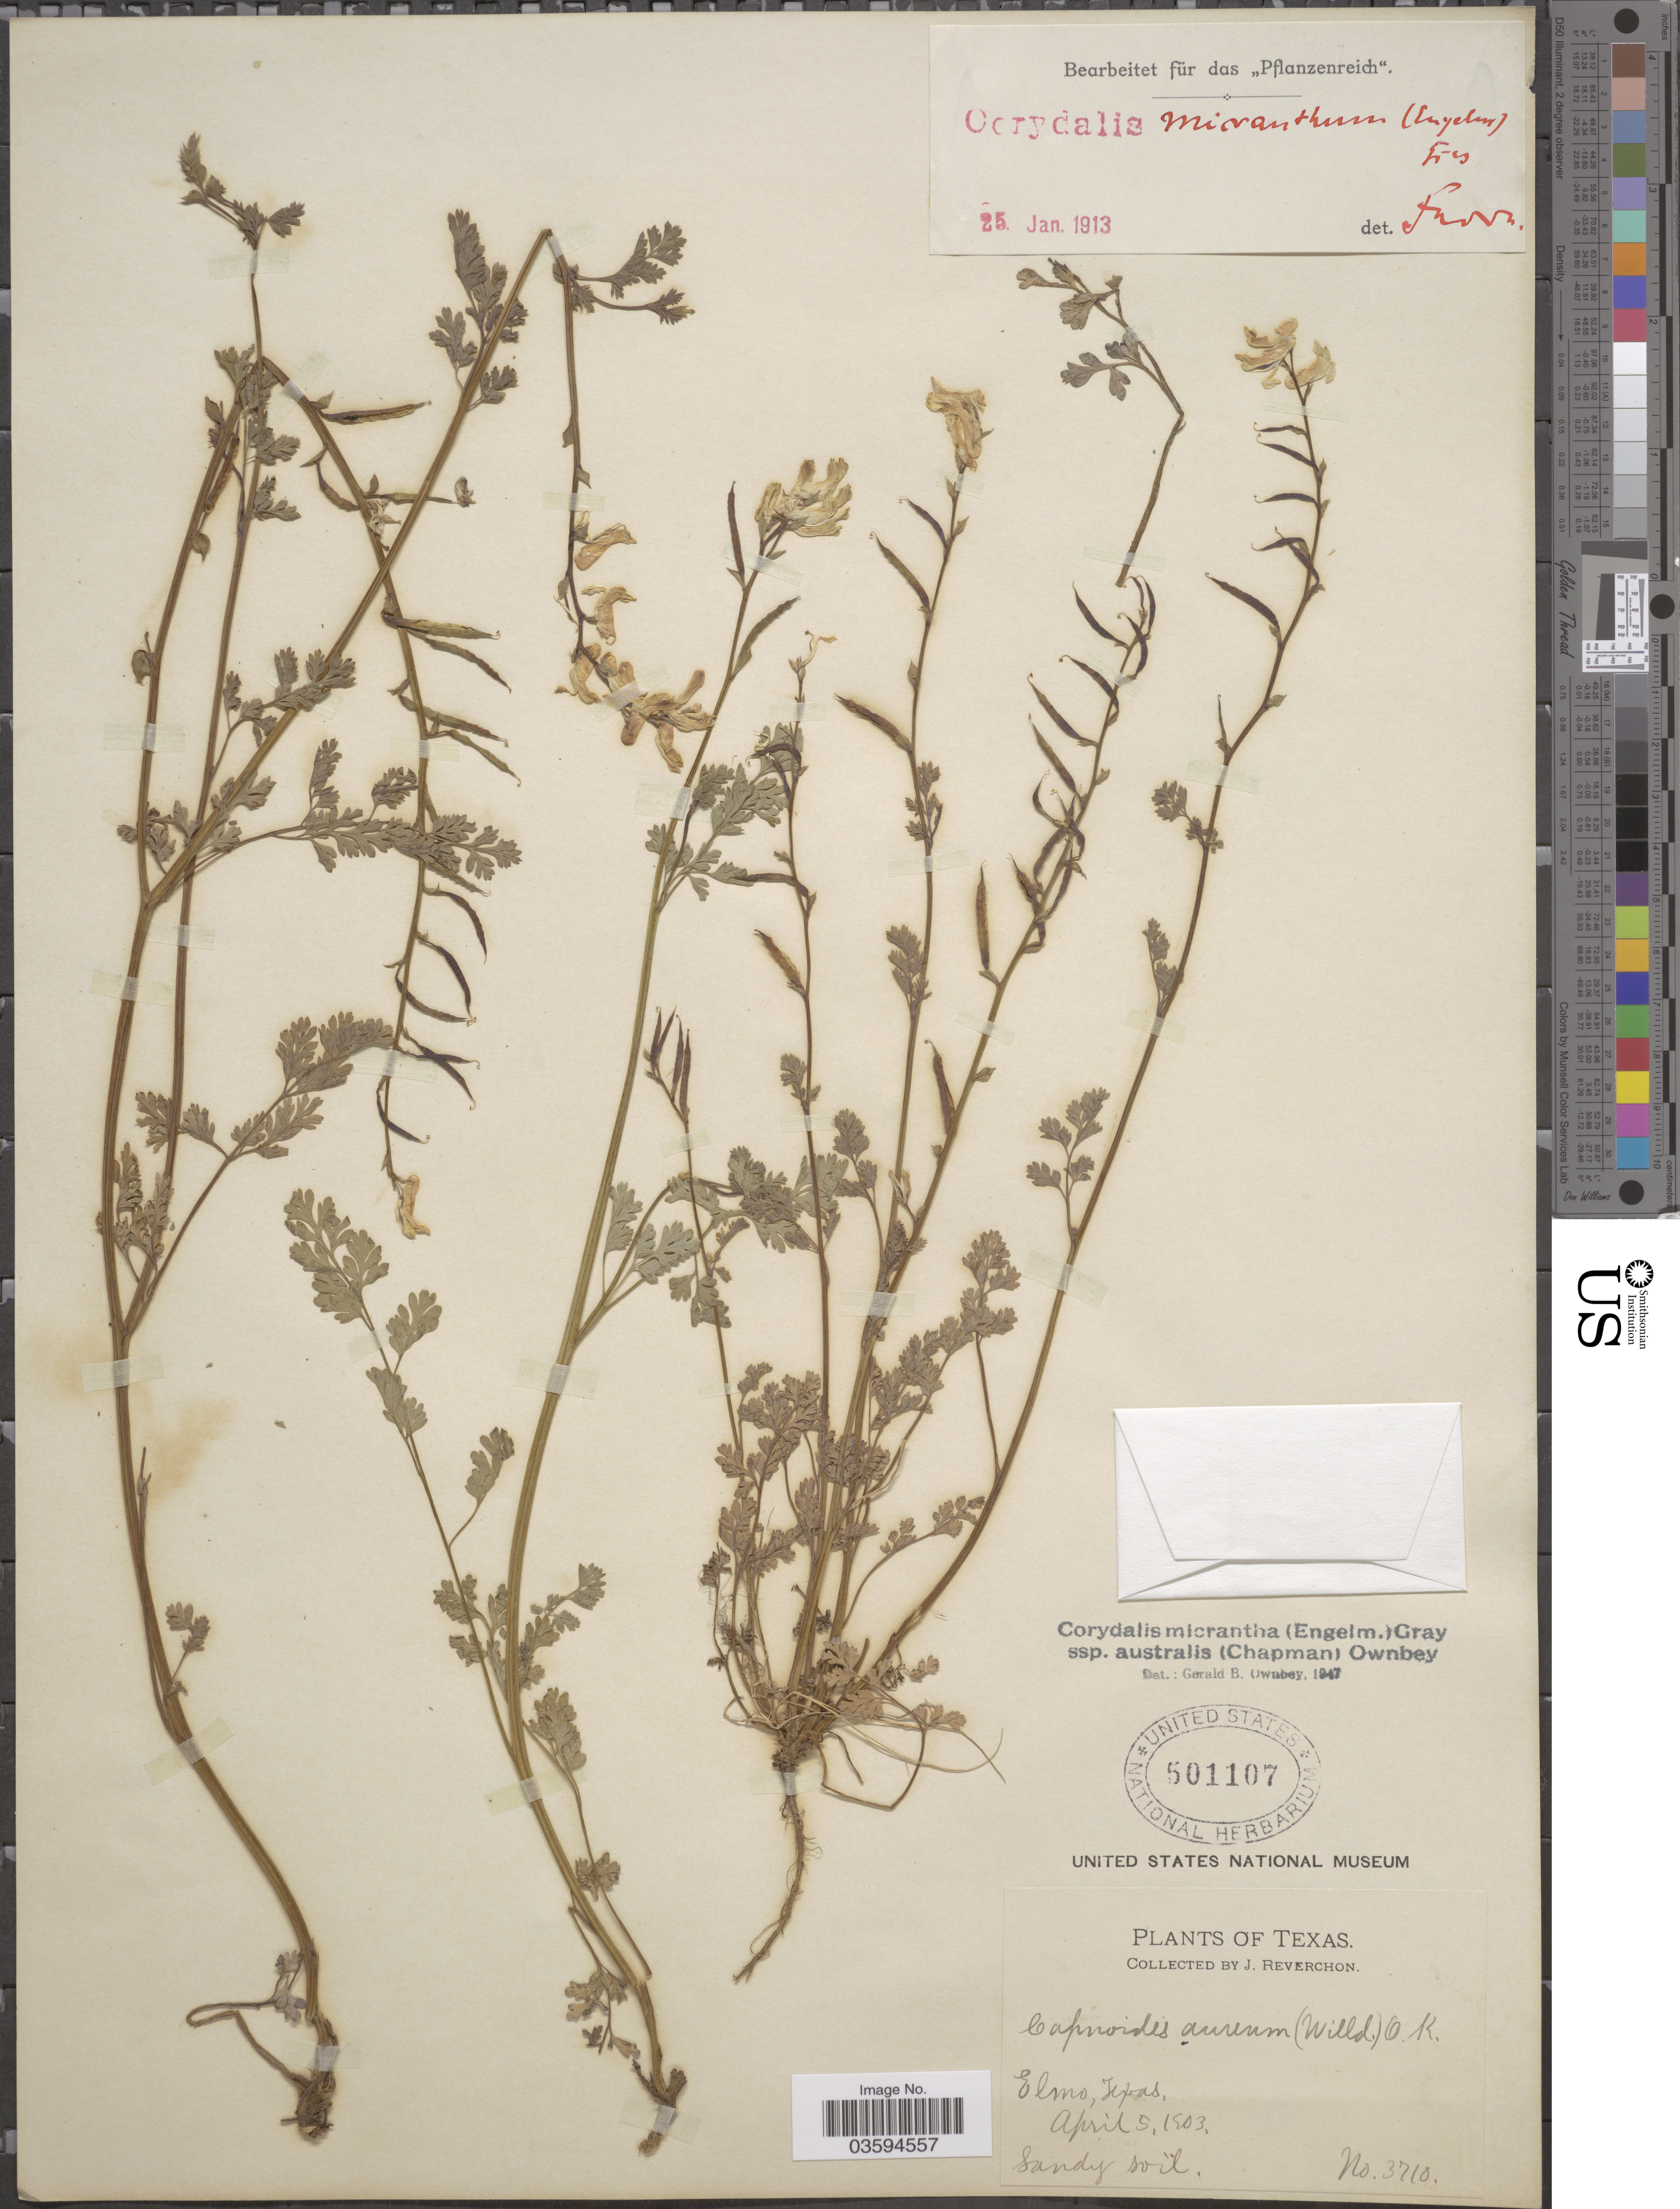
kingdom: Plantae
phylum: Tracheophyta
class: Magnoliopsida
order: Ranunculales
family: Papaveraceae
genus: Corydalis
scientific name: Corydalis micrantha subsp. australis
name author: (Chapm.) G.B. Ownbey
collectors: J. Reverchon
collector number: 3710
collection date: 1903-04-05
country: United States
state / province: Texas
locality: Elmo.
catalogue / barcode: US 501107